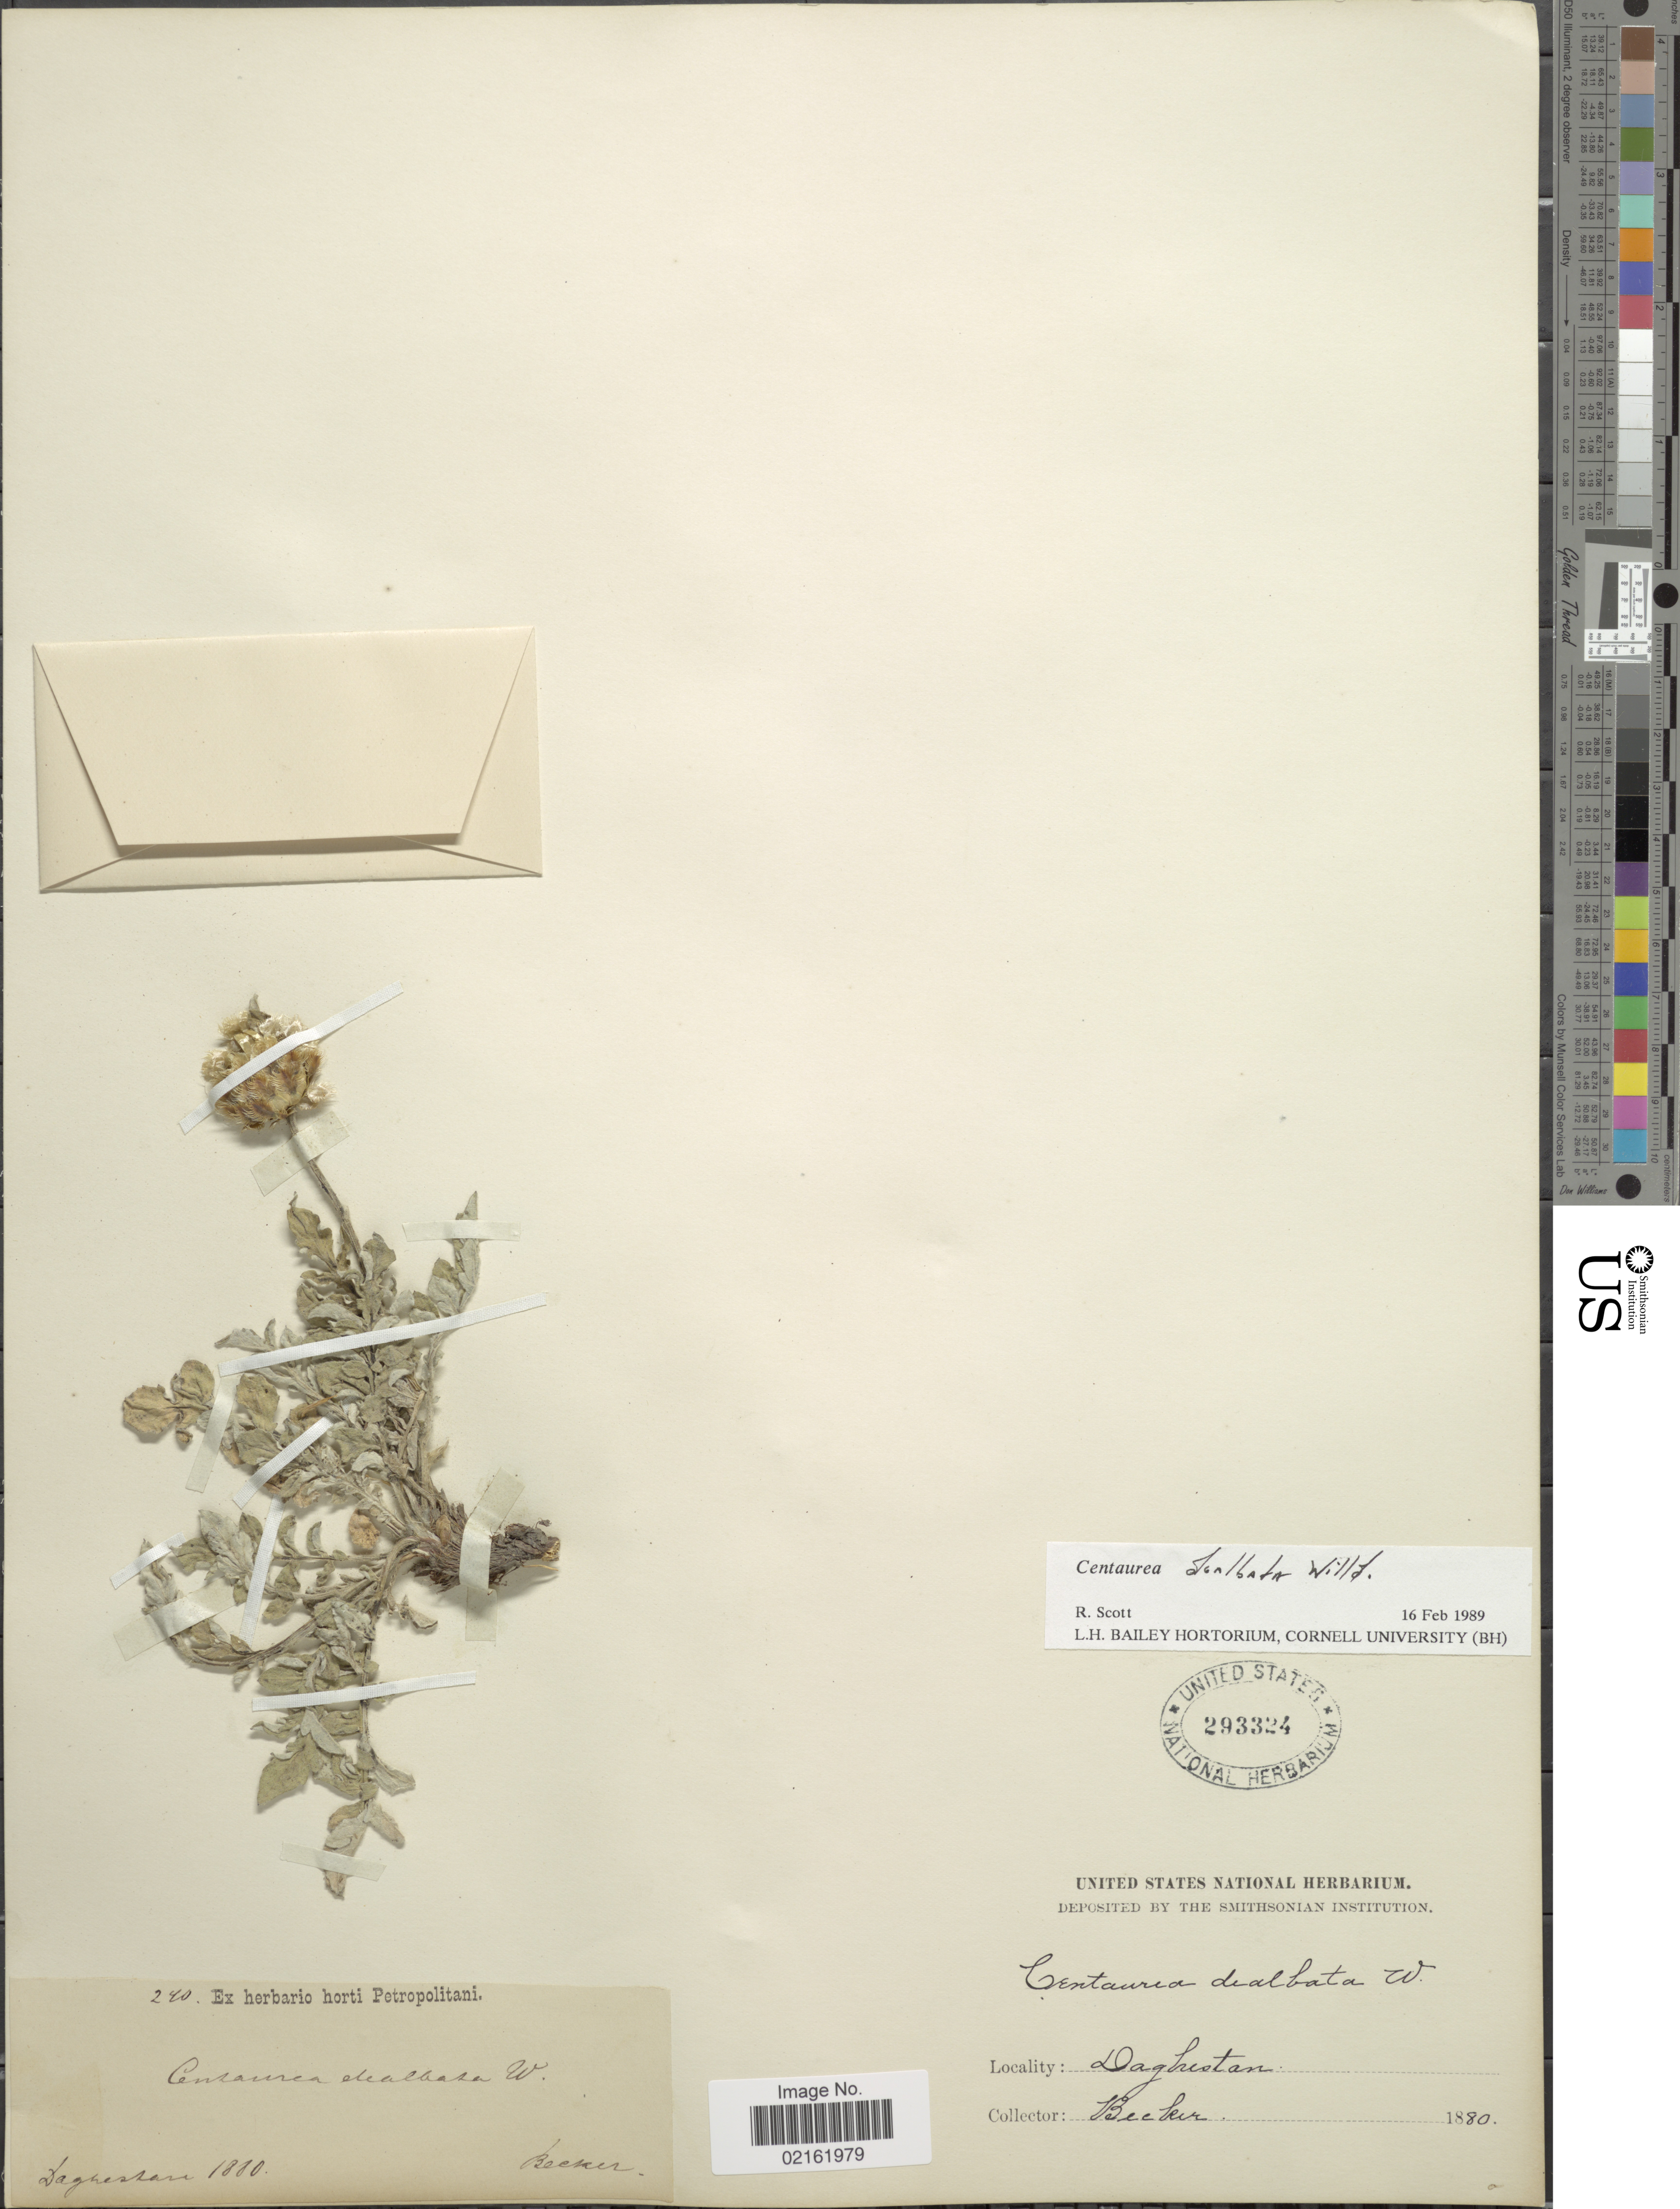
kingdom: Plantae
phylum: Tracheophyta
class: Magnoliopsida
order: Asterales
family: Asteraceae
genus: Psephellus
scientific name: Psephellus dealbatus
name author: (Willd.) K. Koch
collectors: -. Becker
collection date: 1880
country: Russian Federation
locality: Daghestan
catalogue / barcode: US 293324